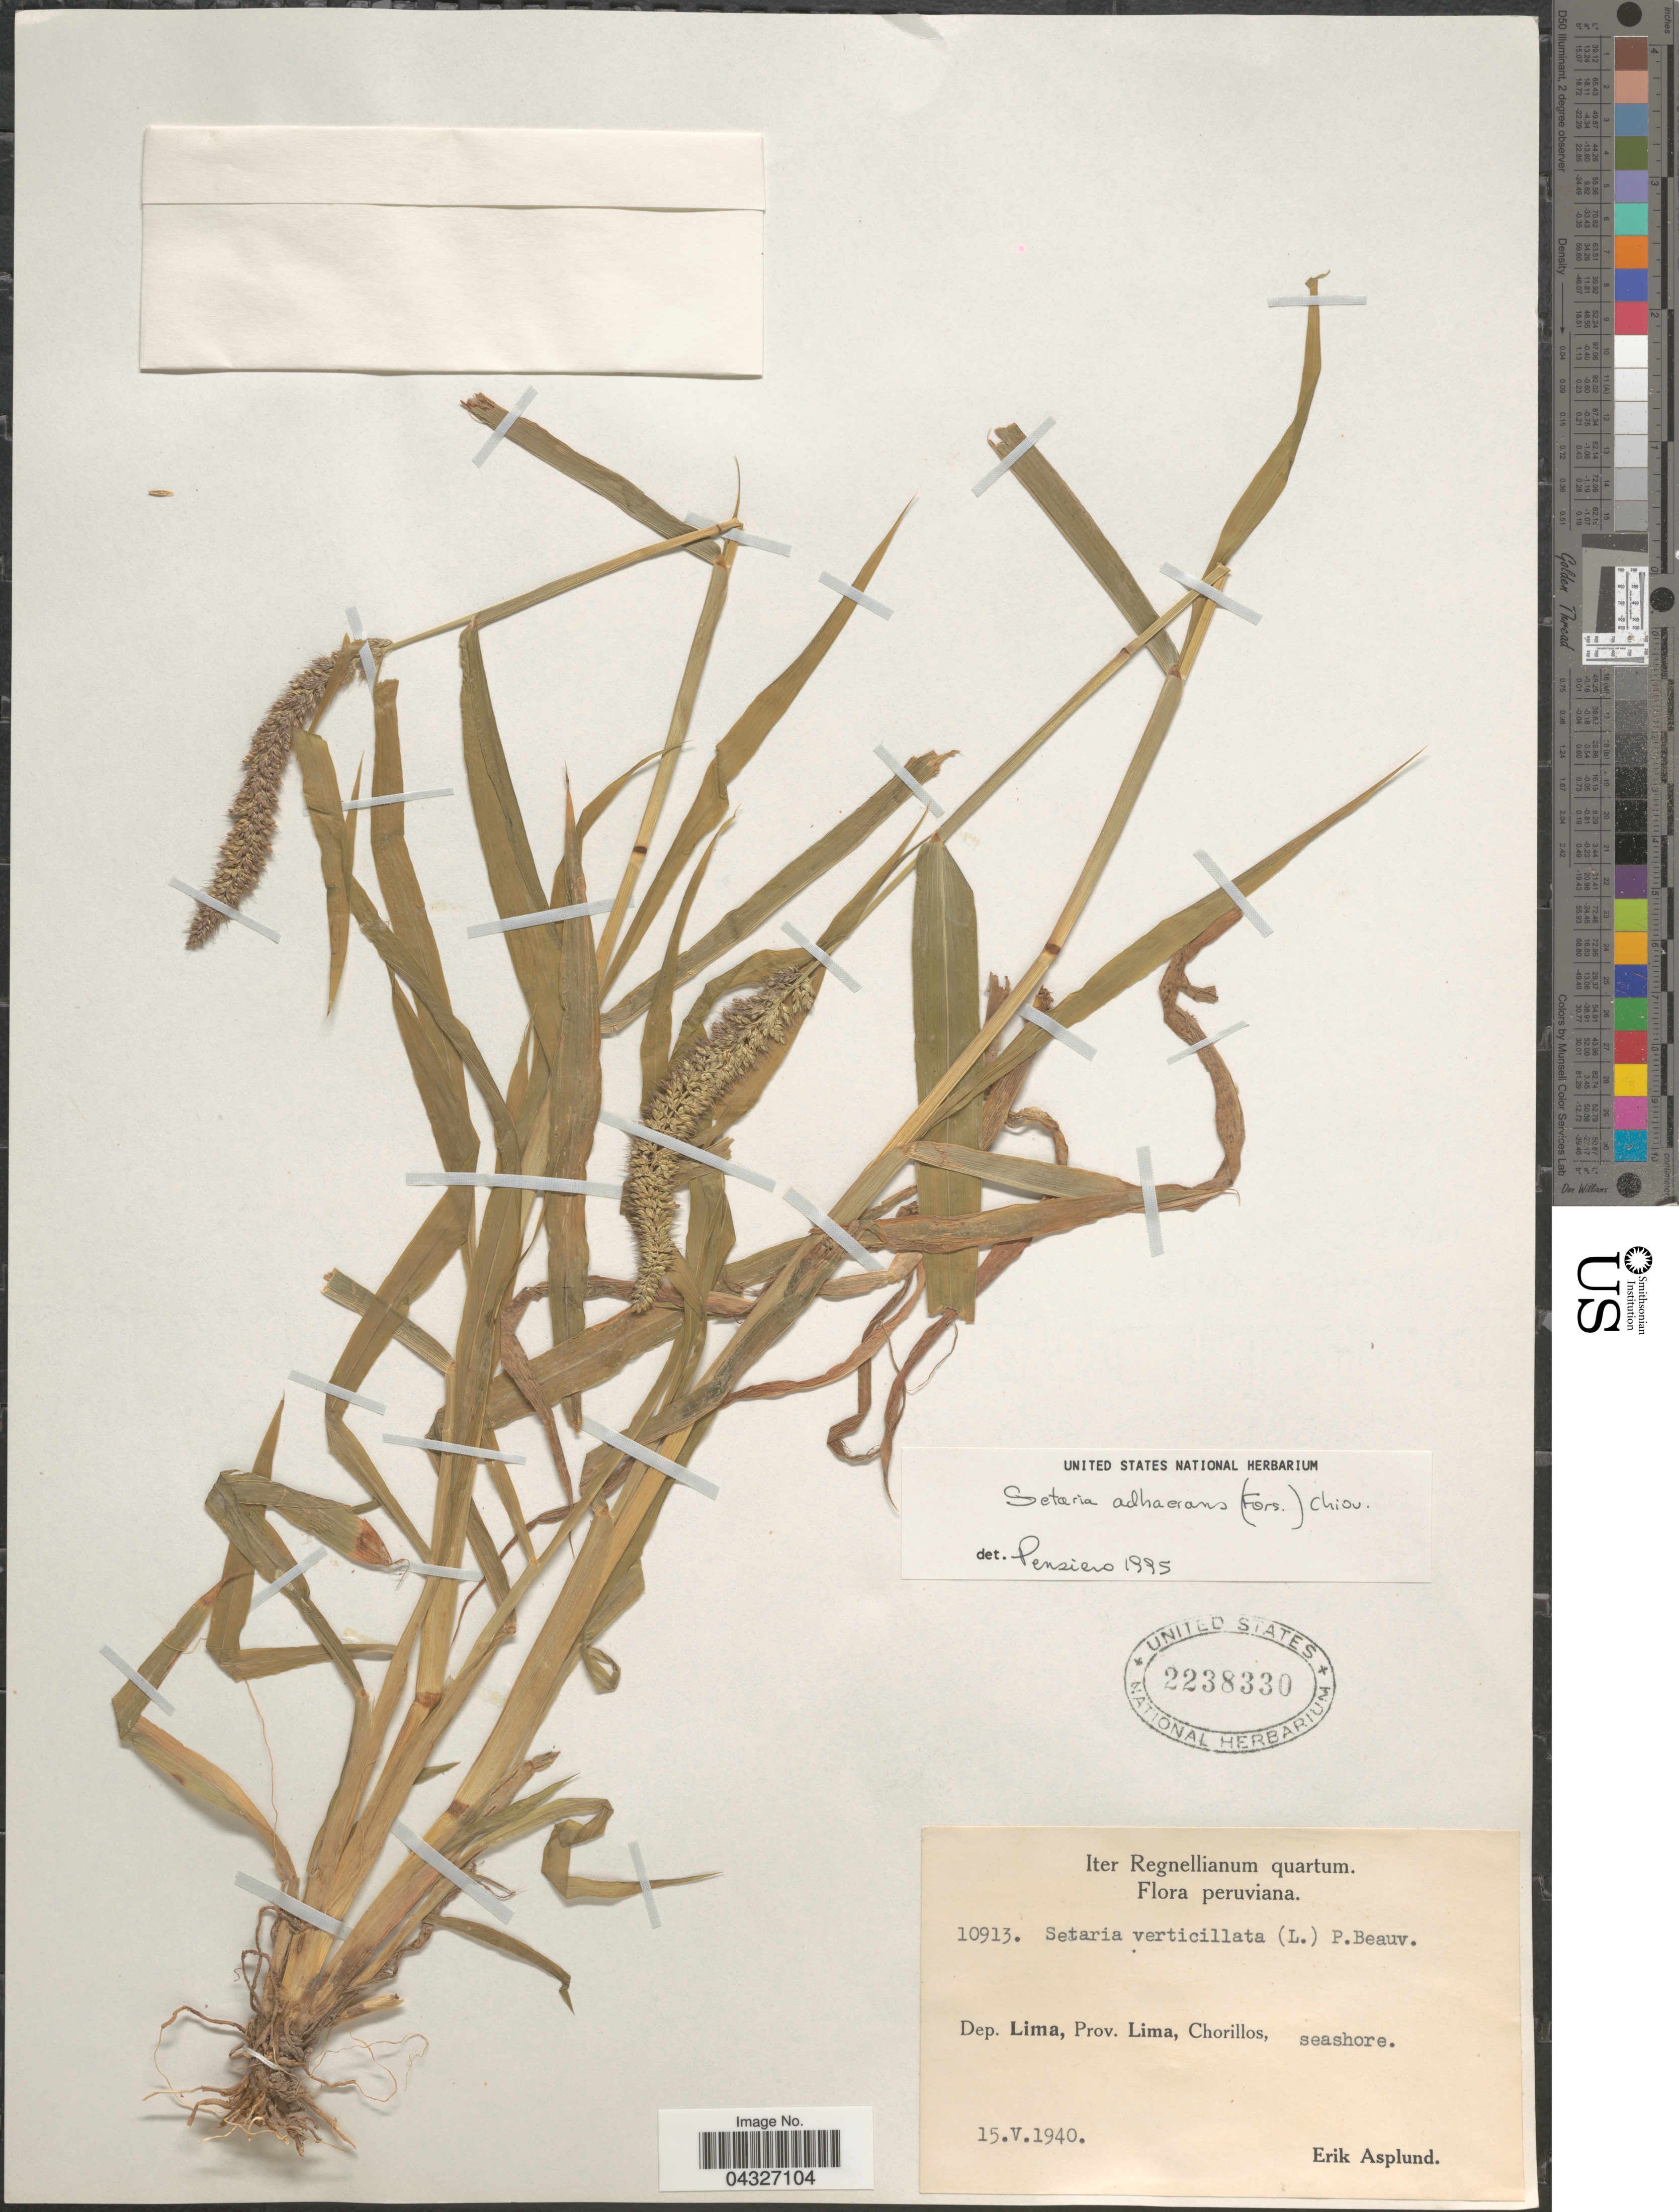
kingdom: Plantae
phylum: Tracheophyta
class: Liliopsida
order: Poales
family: Poaceae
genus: Setaria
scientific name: Setaria adhaerens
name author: (Forssk.) Chiov.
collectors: E. Asplund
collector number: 10913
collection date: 1940-05-15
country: Peru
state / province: Lima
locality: Iter Regnellianum quartum. Dep. Lima, Prov. Lima, Chorillos, seashore.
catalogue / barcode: US 2238330